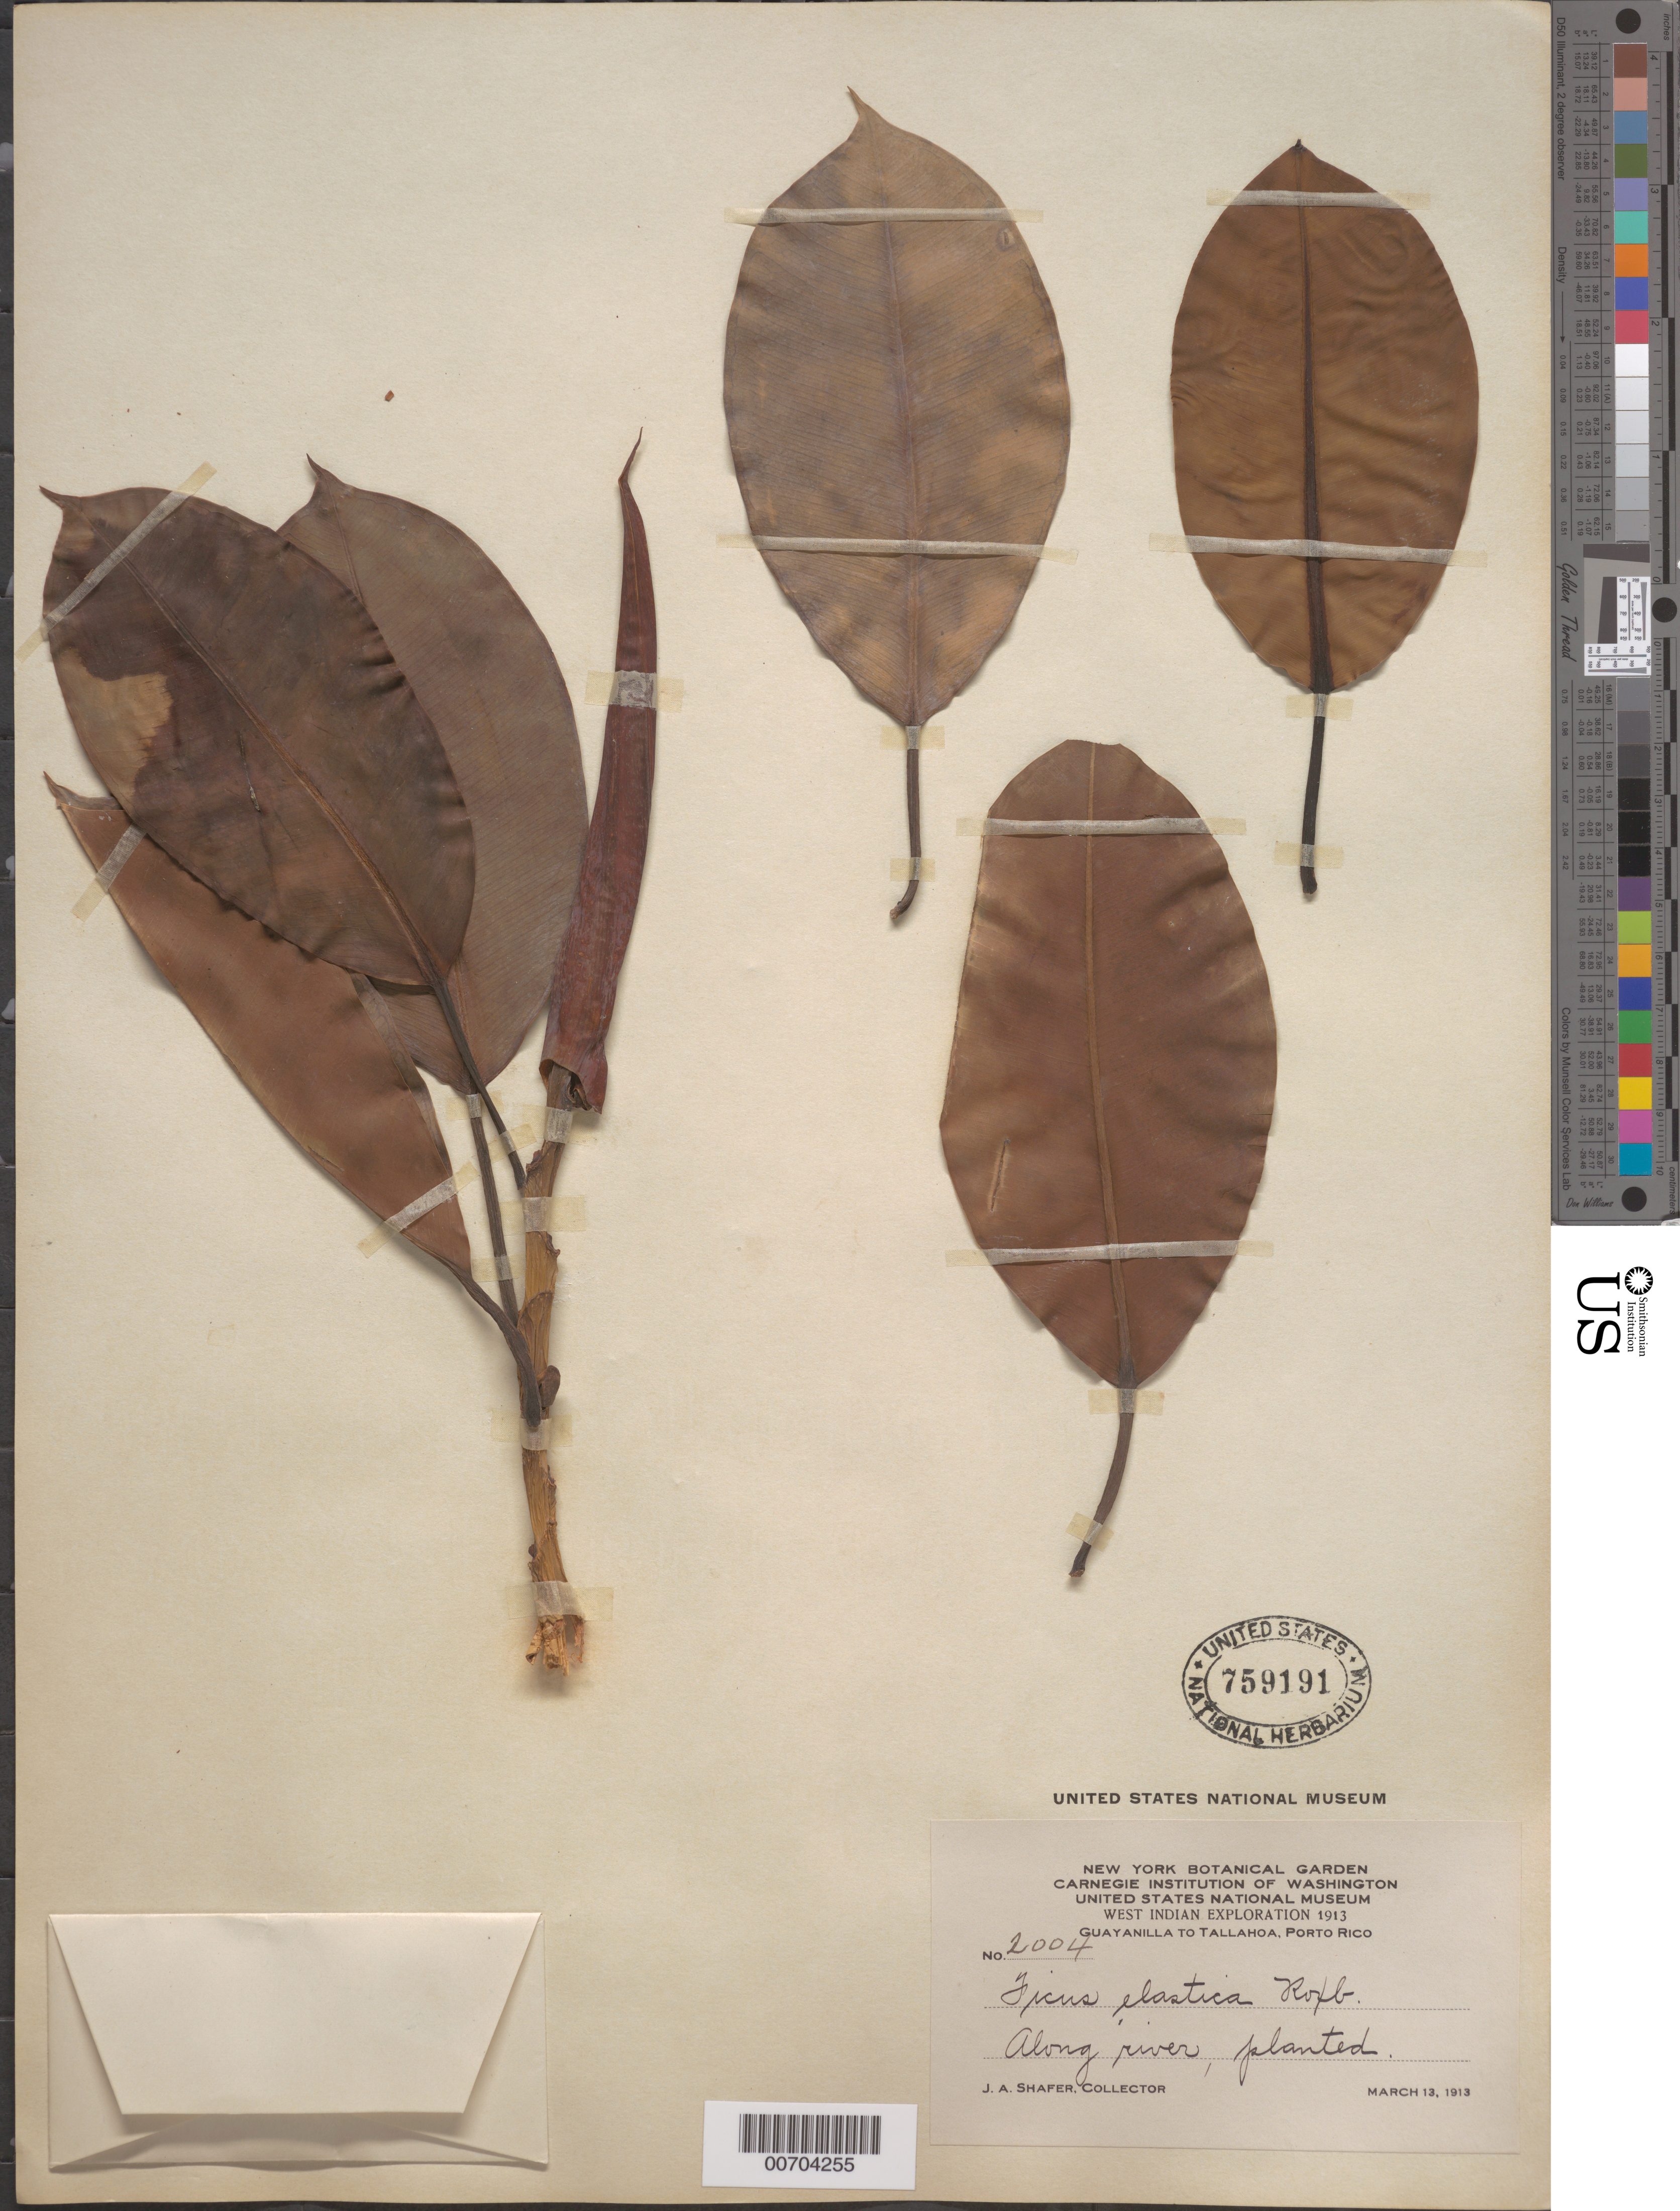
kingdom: Plantae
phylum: Tracheophyta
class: Magnoliopsida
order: Rosales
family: Moraceae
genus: Ficus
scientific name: Ficus elastica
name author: Roxb.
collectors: J. A. Shafer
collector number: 2004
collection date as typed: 13 Mar 1913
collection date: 1913-03-13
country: Puerto Rico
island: Greater Antilles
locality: Guayanilla to Tallahoa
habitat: Along river, planted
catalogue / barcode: US 759191